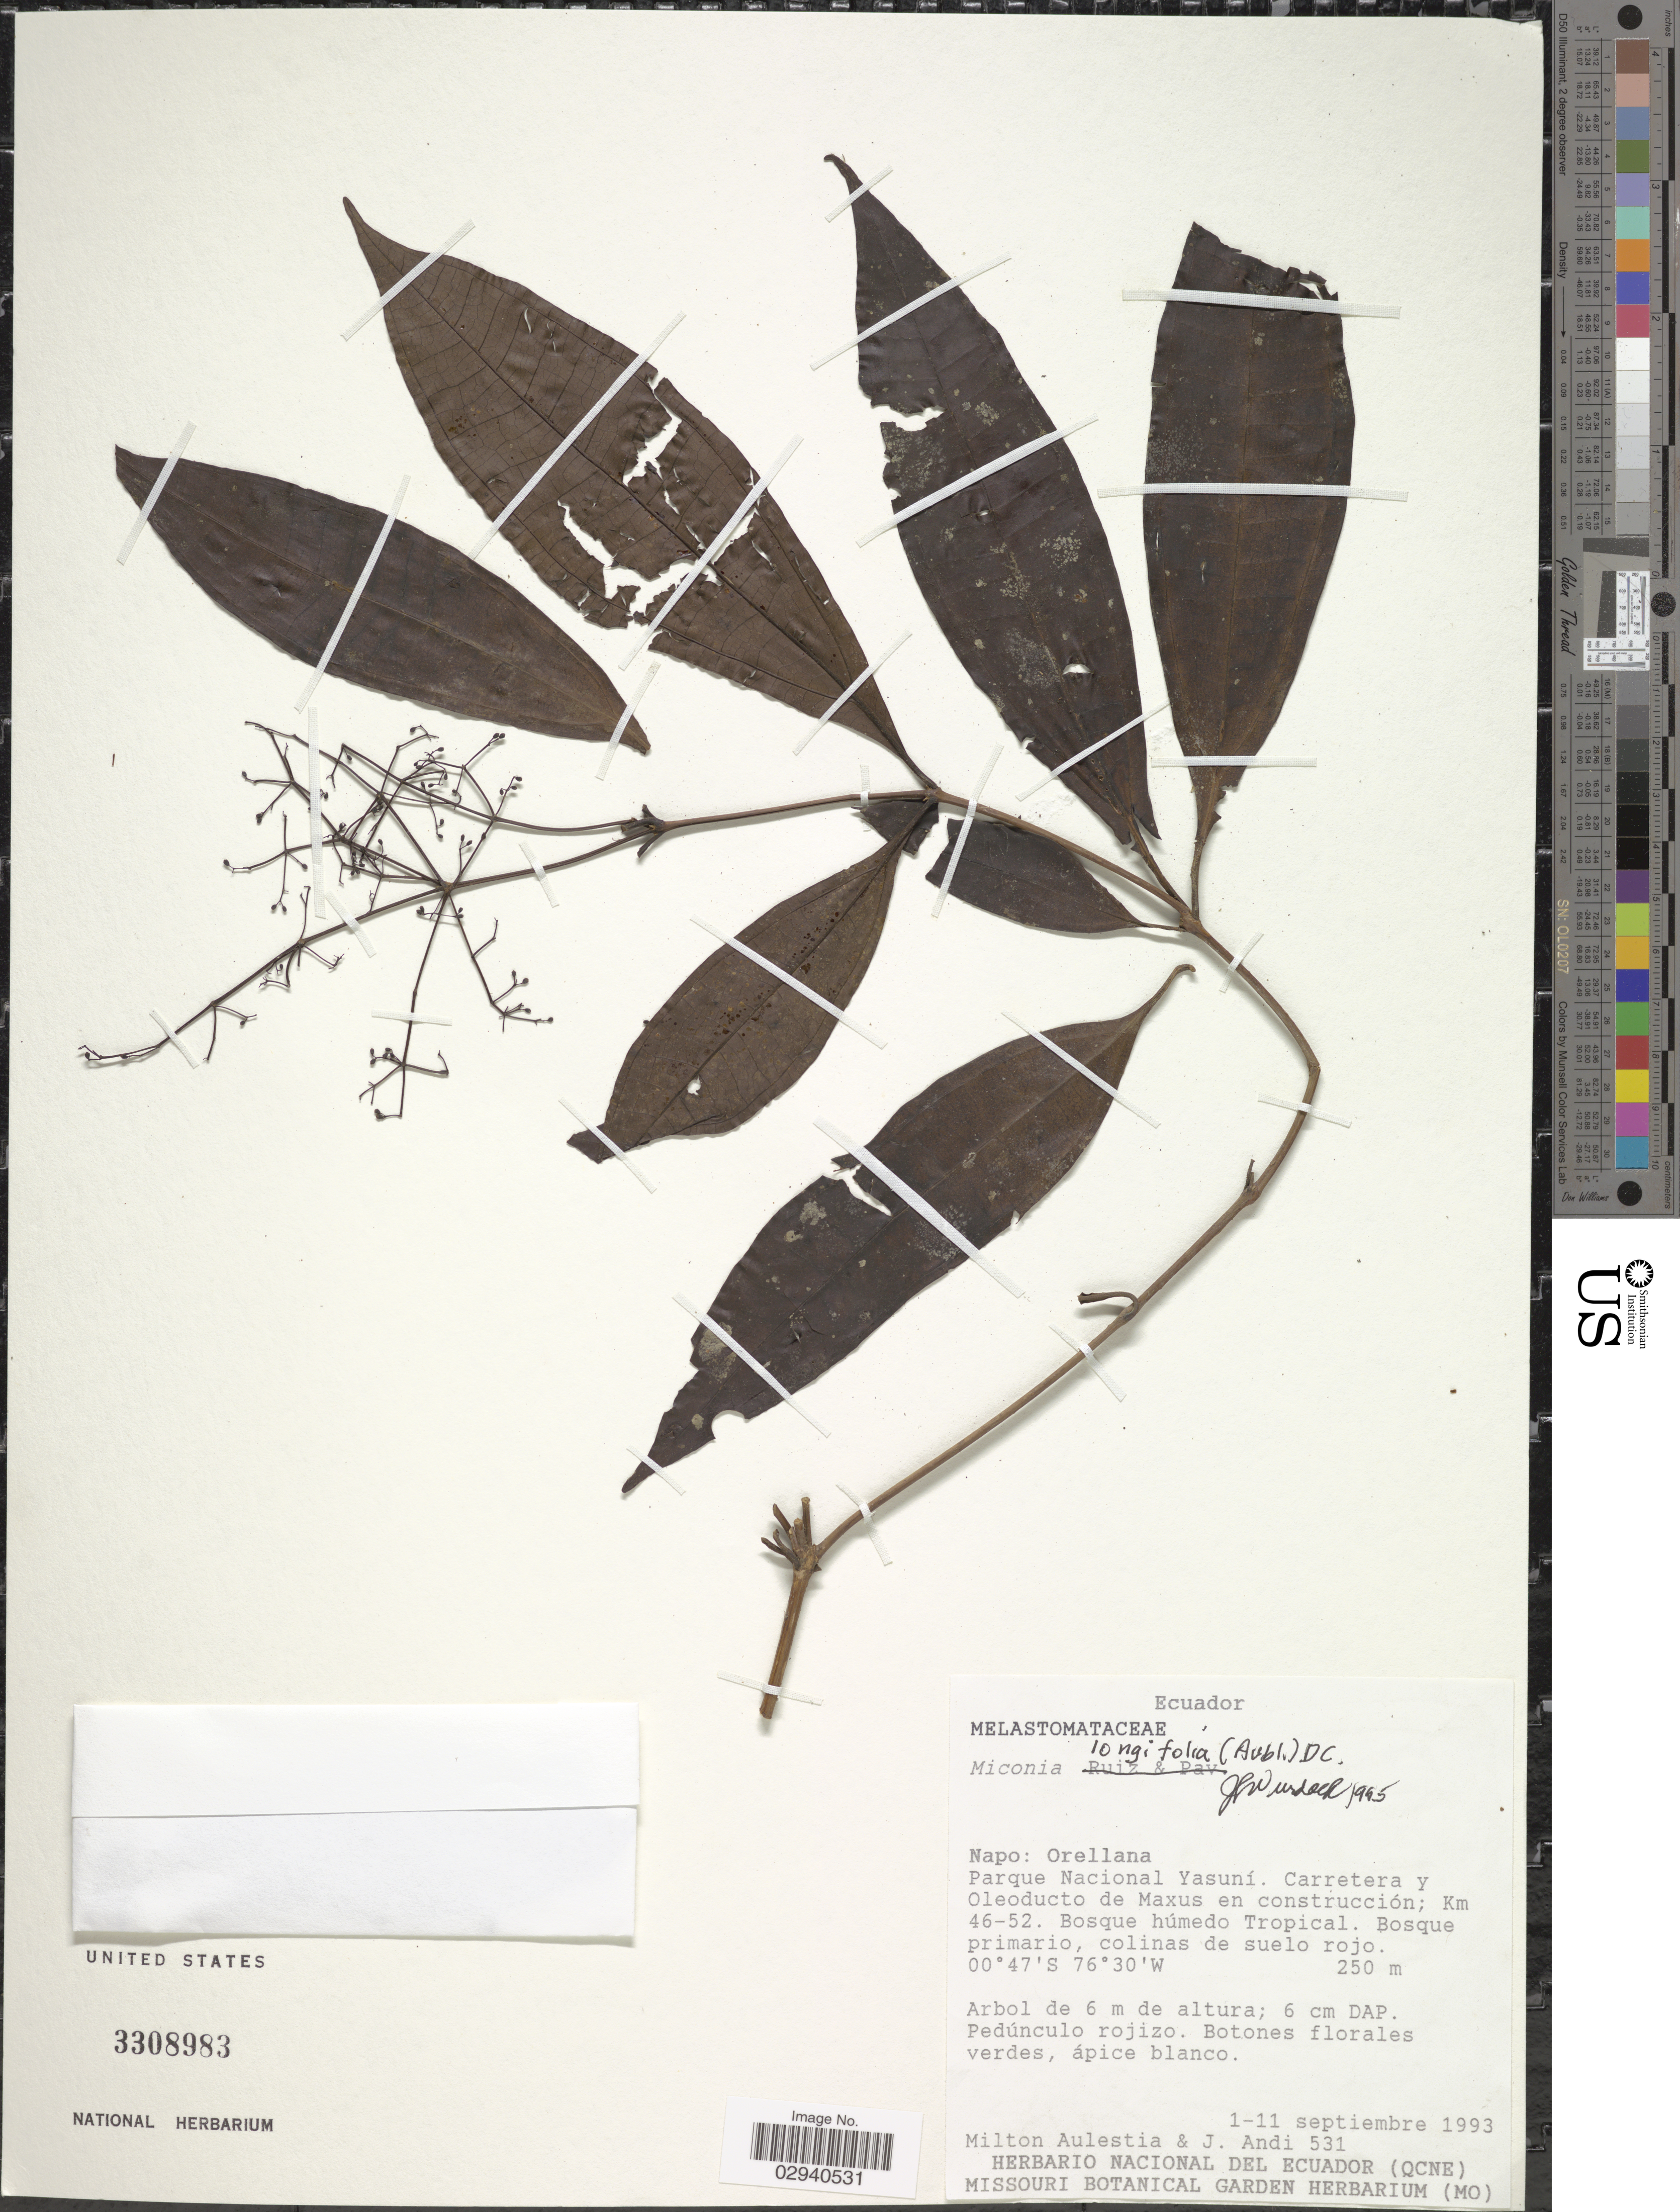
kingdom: Plantae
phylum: Tracheophyta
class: Magnoliopsida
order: Myrtales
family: Melastomataceae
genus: Miconia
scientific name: Miconia longifolia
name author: (Aubl.) DC.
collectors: M. Aulestia & J. Andi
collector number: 531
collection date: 1993-09-01/1993-09-11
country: Ecuador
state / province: Napo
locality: Orellana. Parque Nacional Yasuní. Carretera y Oleoducto de Maxus en construcción; Km 46-52. Bosque húmedo Tropical. Bosque primario, colinas de suelo rojo.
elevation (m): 250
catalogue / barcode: US 3308983